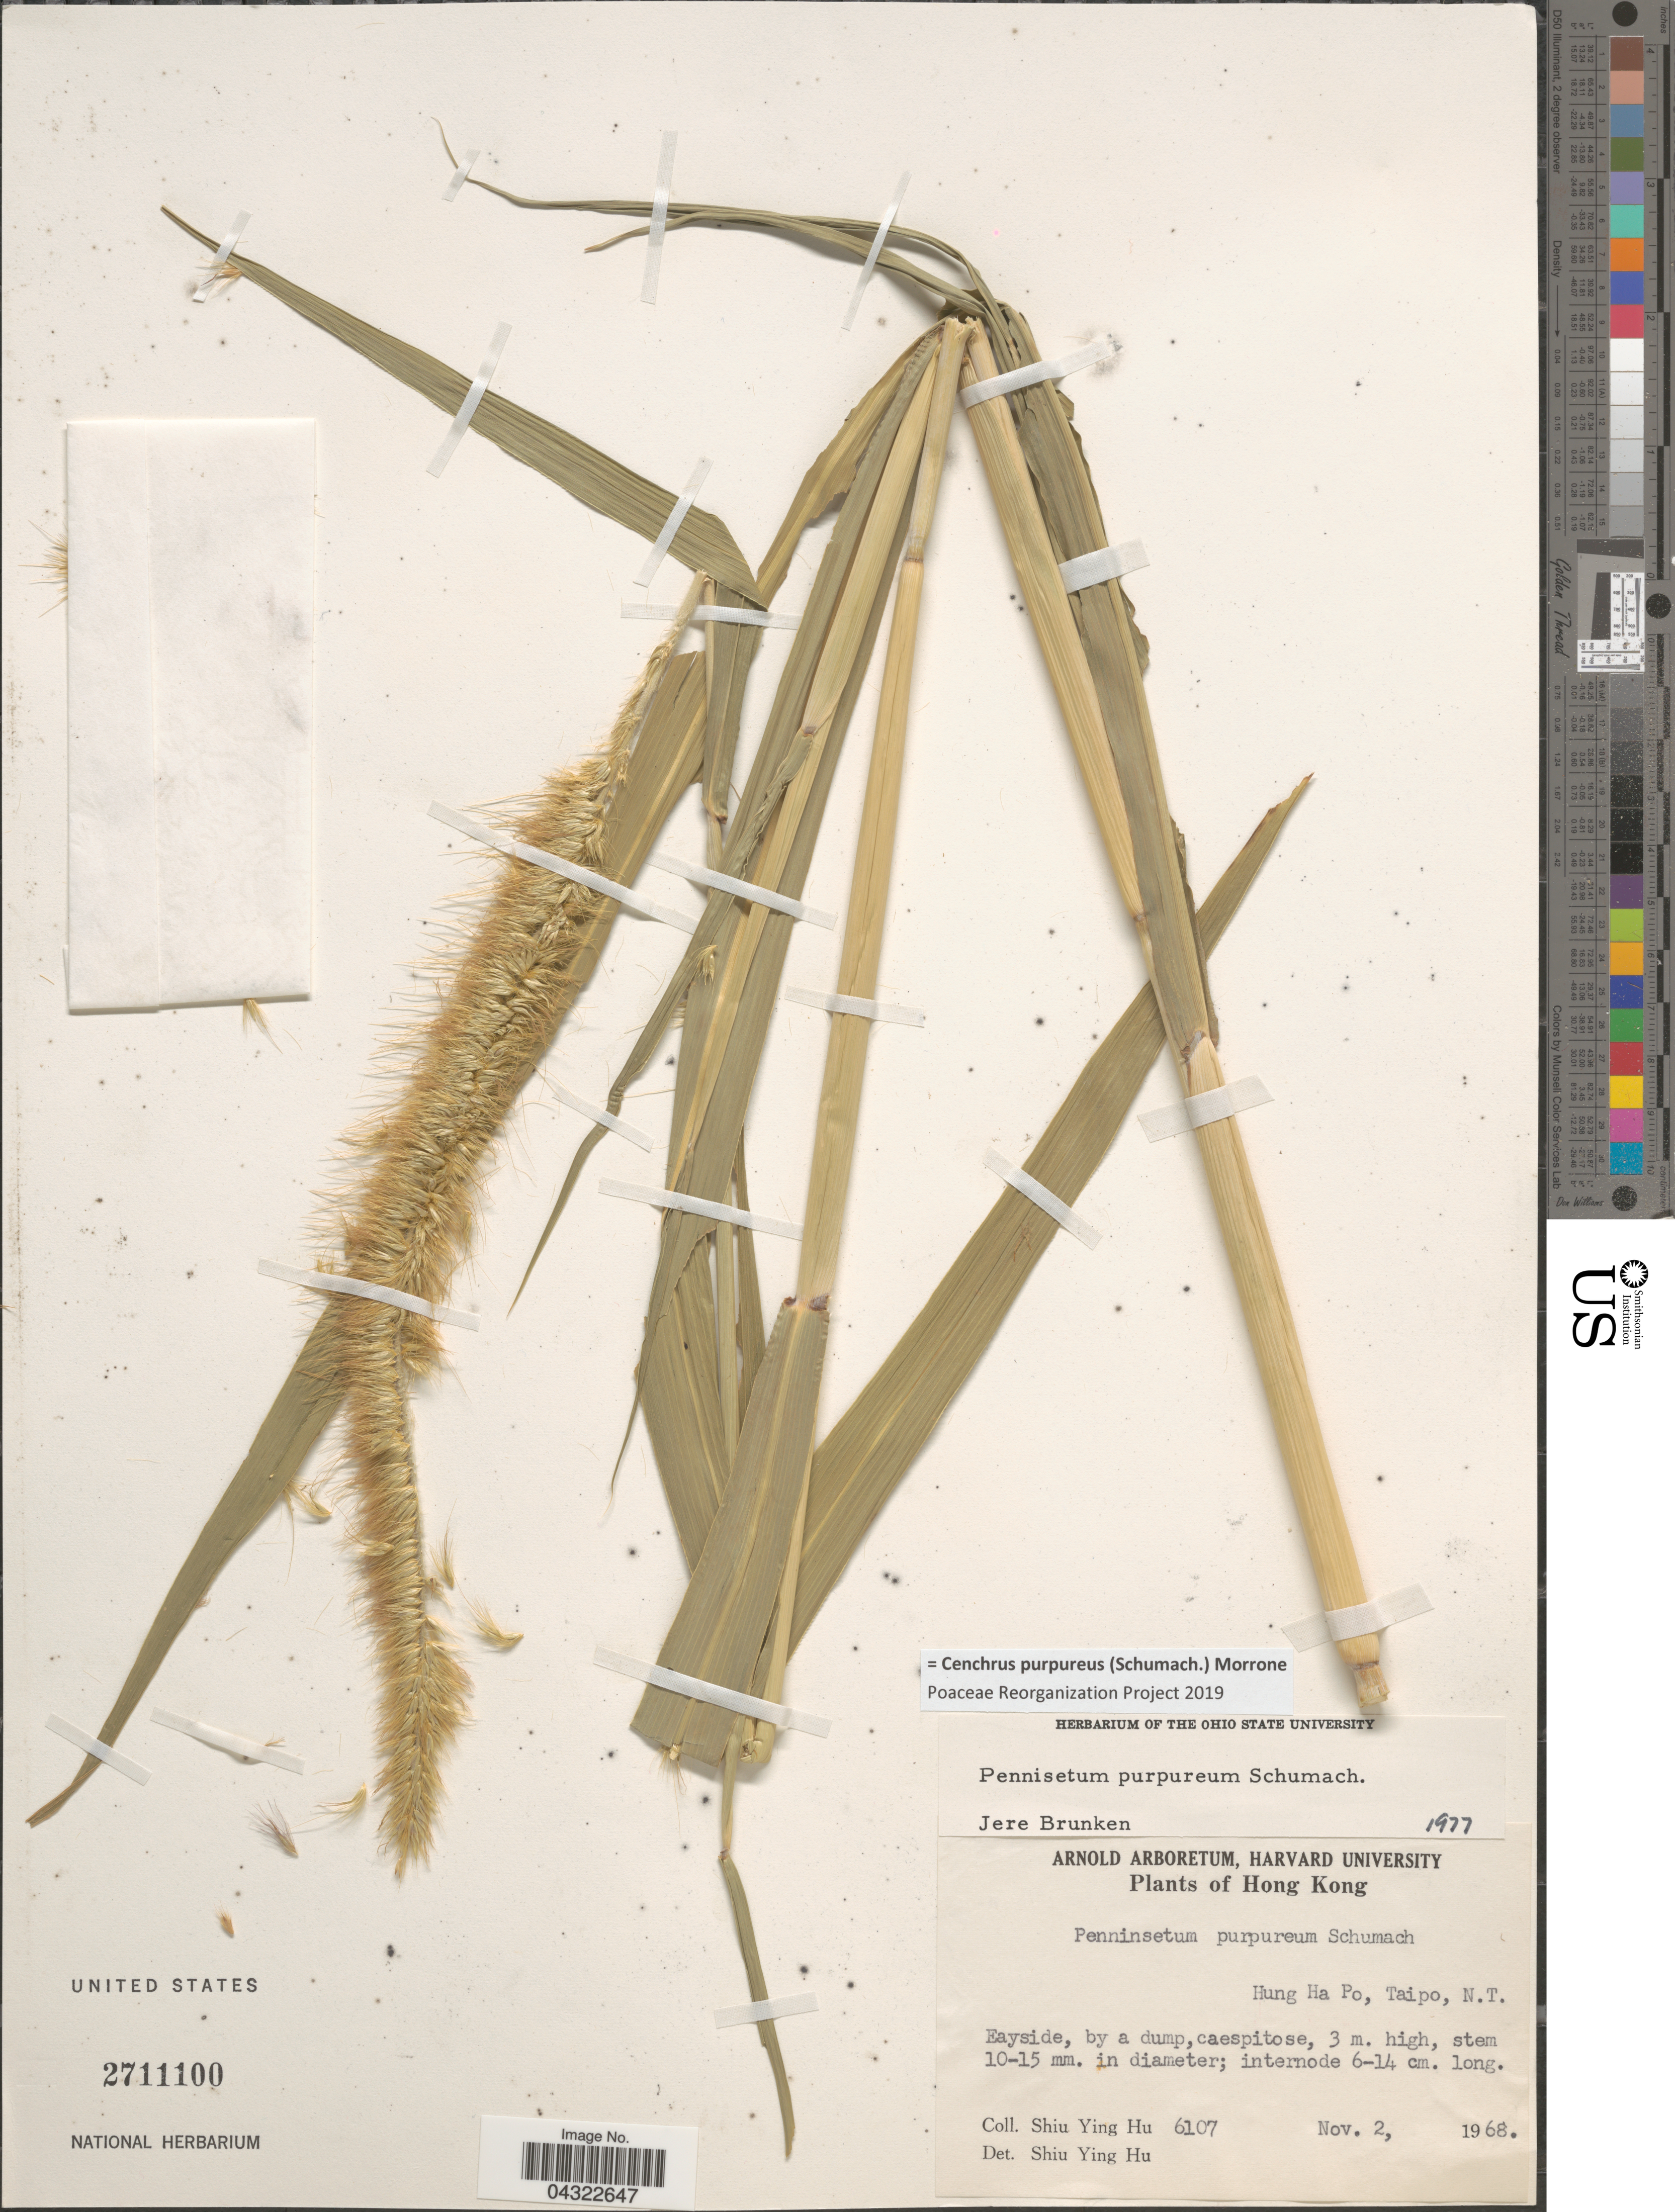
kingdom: Plantae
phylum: Tracheophyta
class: Liliopsida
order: Poales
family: Poaceae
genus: Cenchrus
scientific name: Cenchrus purpureus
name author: (Schumach.) Morrone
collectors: S. Y. Hu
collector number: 6107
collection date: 1968-11-02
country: China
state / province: Hong Kong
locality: Hung Ha Po, Taipo, N.T. Eayside, by dump.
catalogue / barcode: US 2711100